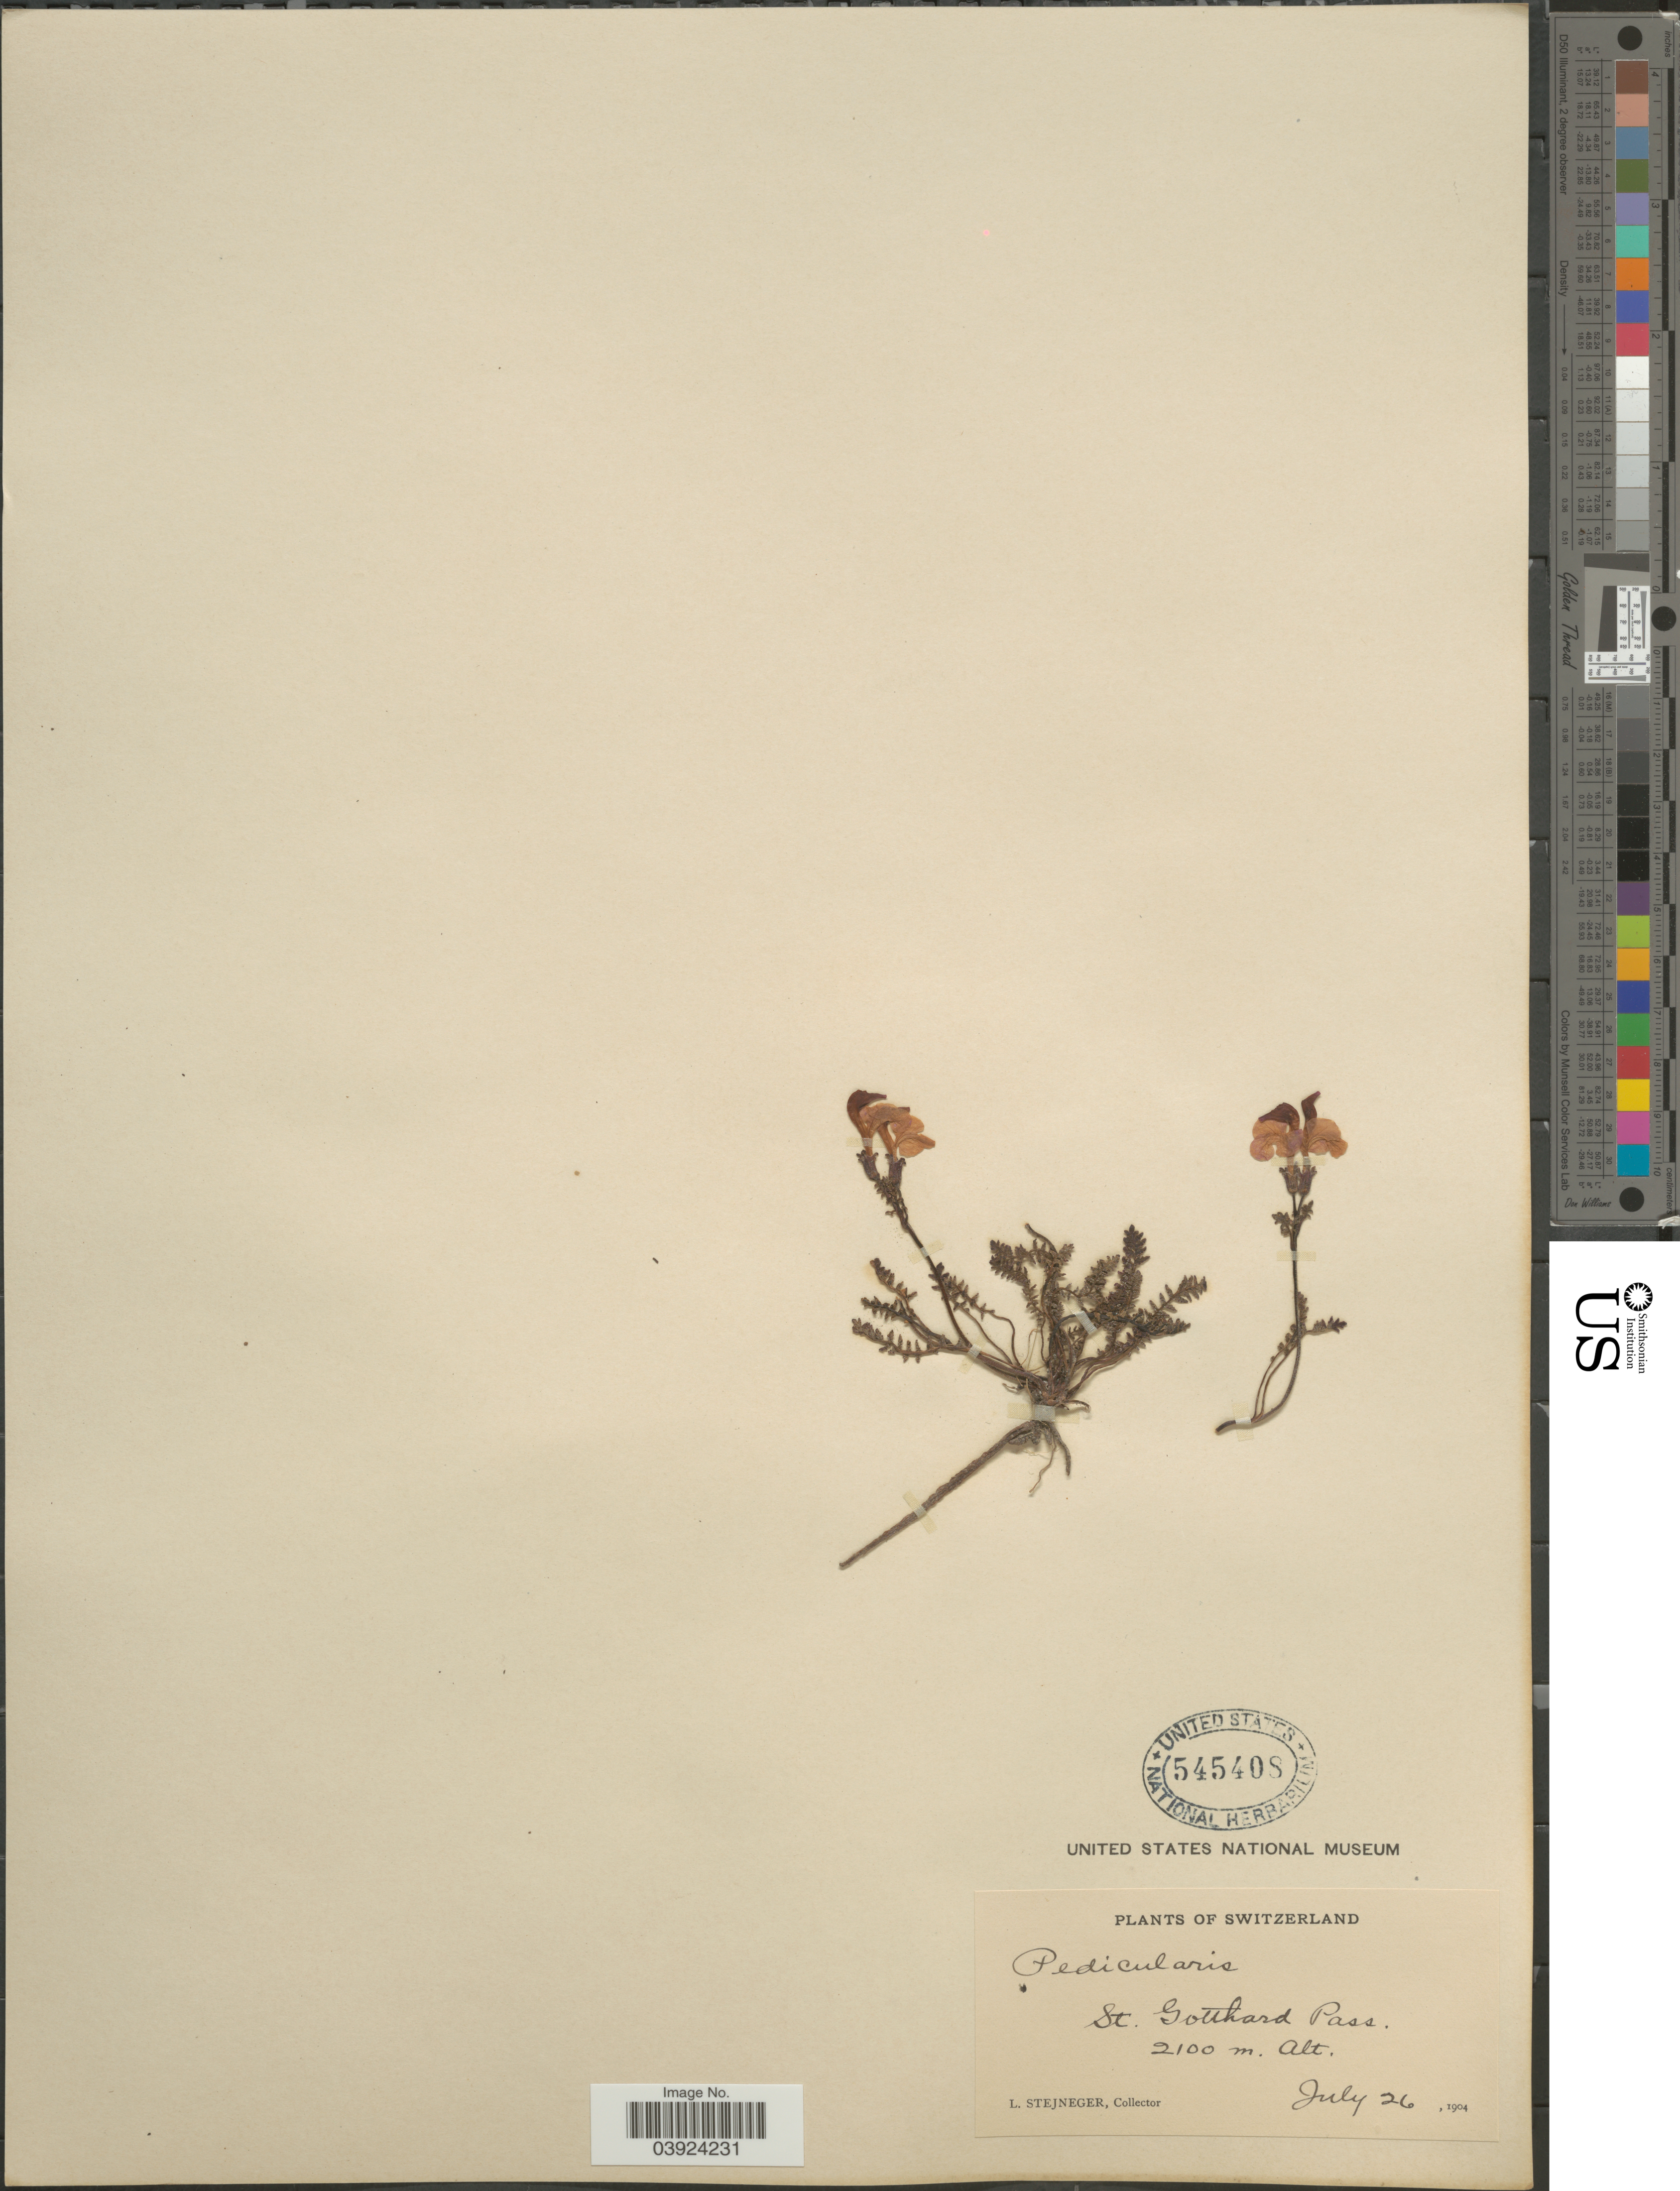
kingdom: Plantae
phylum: Tracheophyta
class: Magnoliopsida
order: Lamiales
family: Orobanchaceae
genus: Pedicularis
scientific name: Pedicularis sp.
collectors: L. Stejneger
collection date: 1904-07-26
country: Switzerland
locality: St. Gotthard Pass.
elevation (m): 2100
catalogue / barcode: US 545408